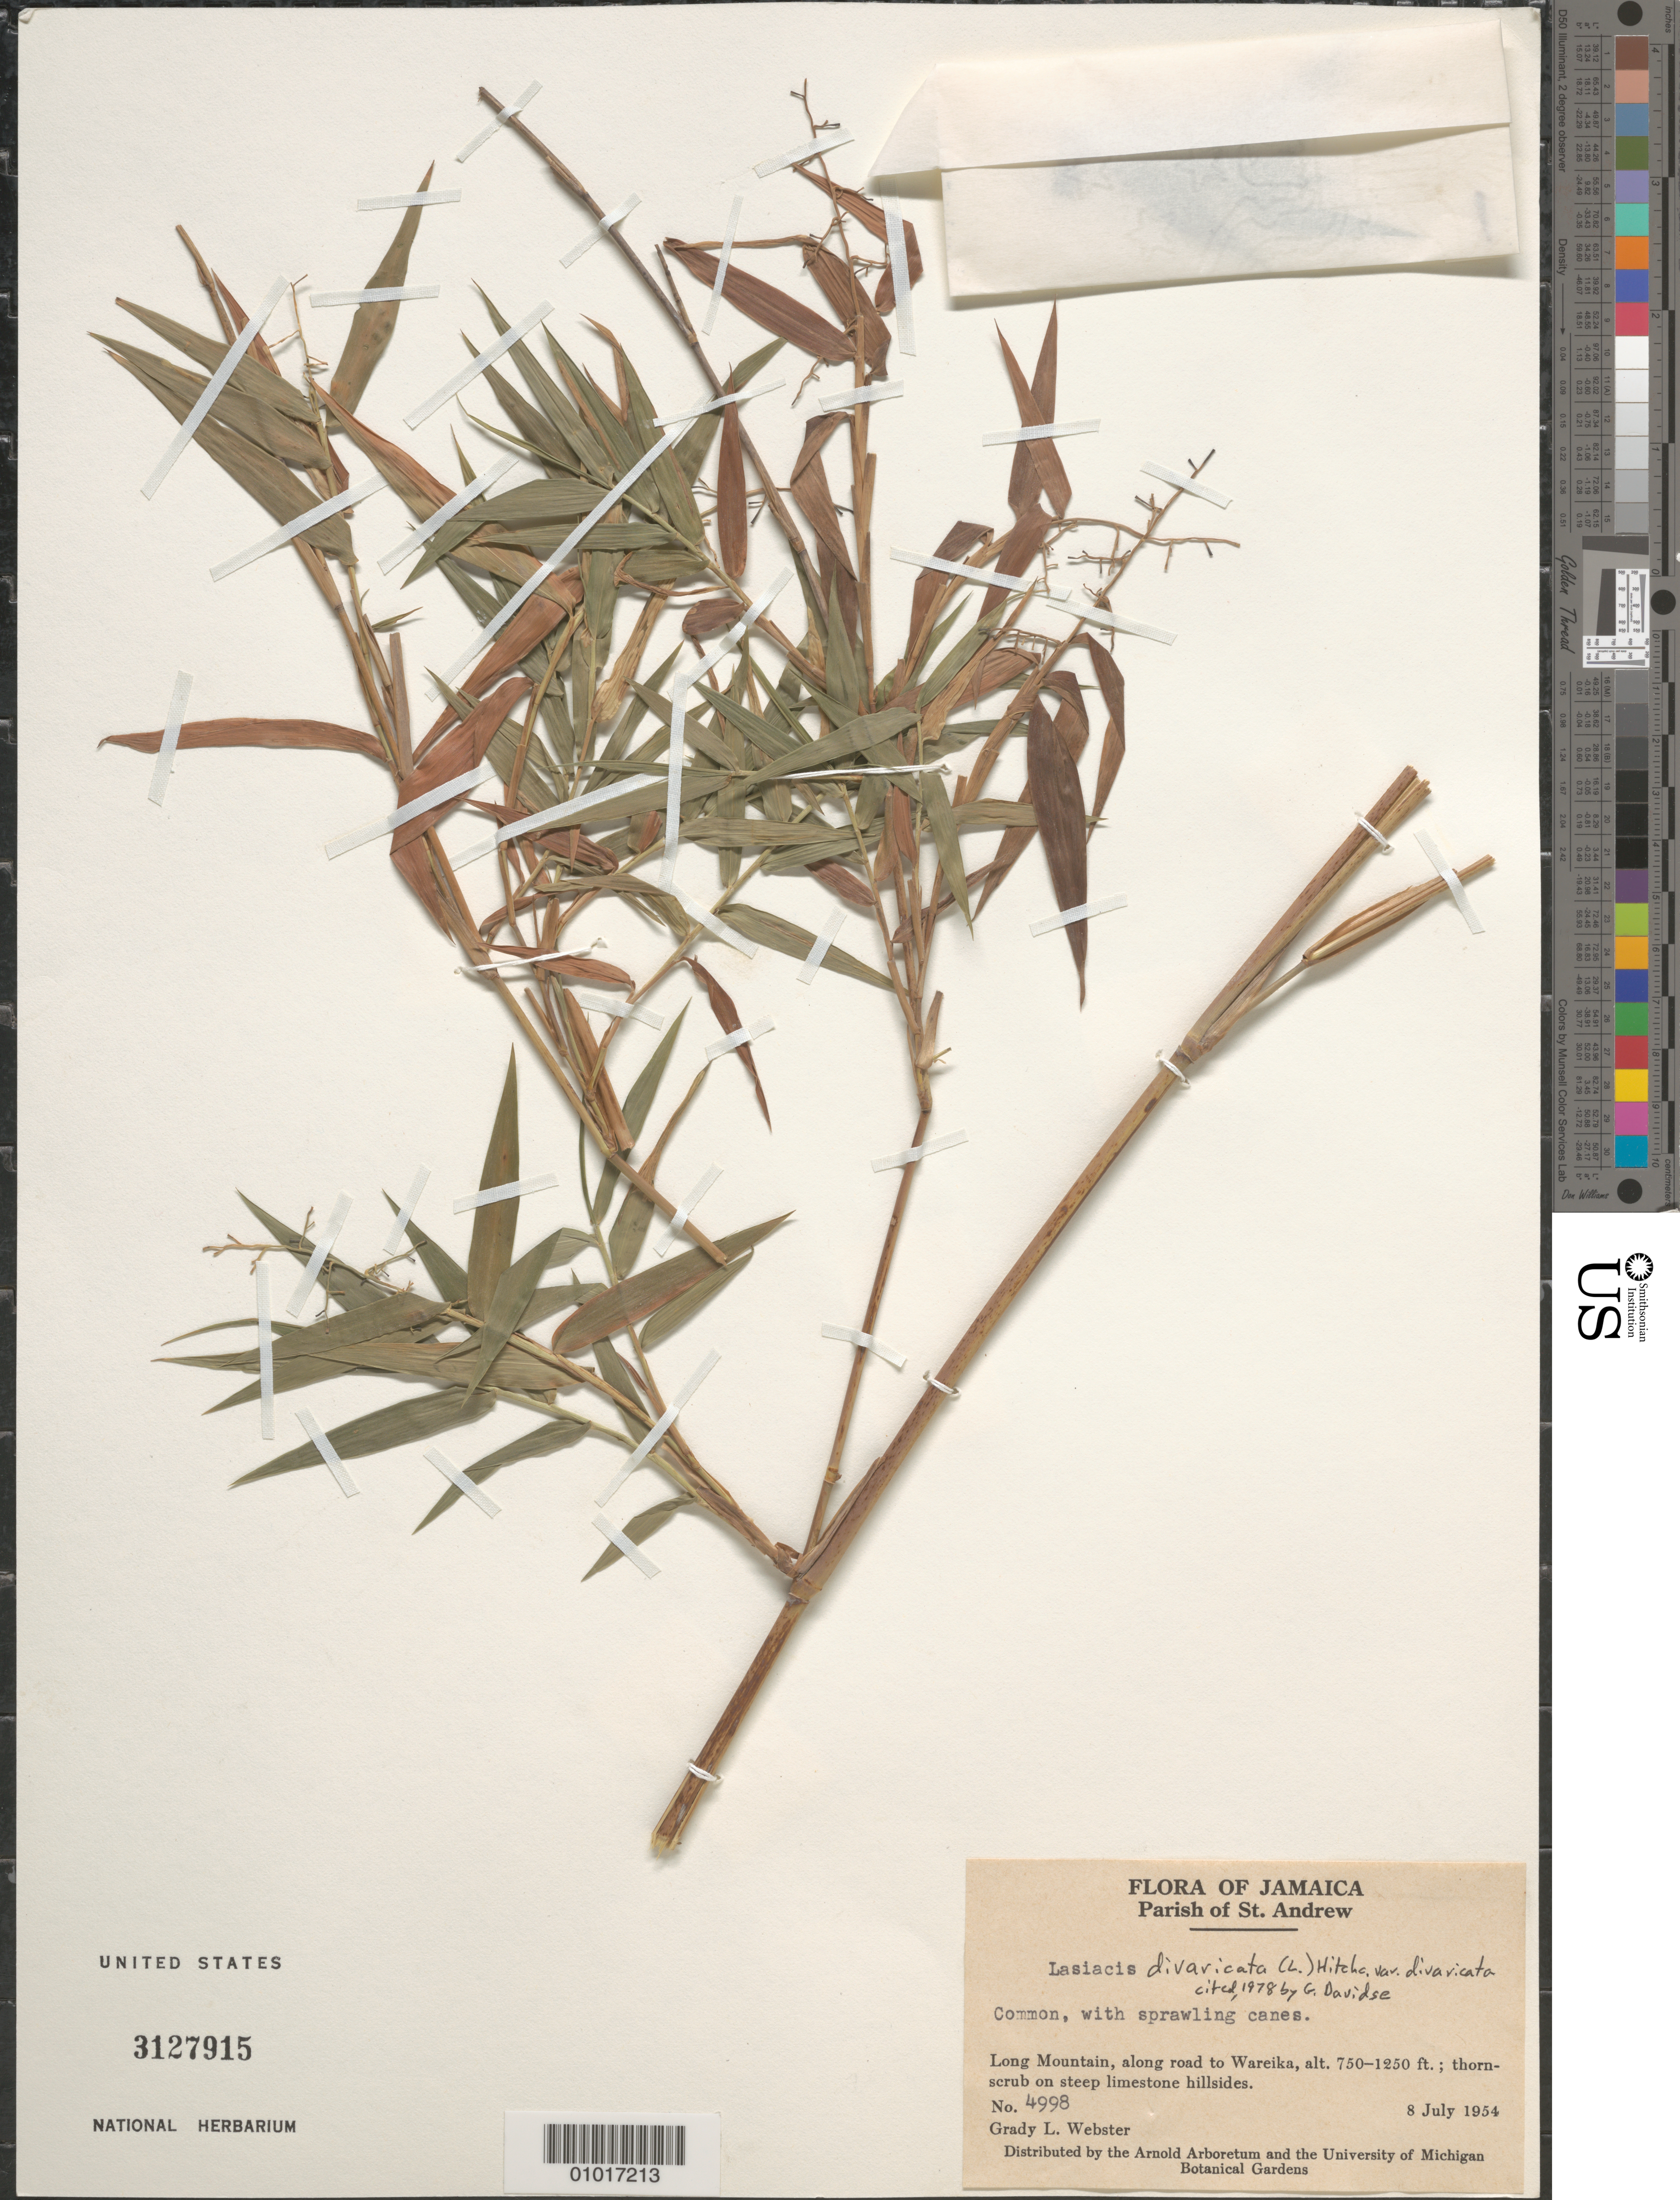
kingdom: Plantae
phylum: Tracheophyta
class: Liliopsida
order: Poales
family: Poaceae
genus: Lasiacis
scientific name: Lasiacis divaricata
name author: (L.) Hitchc.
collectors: G. L. Webster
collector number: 4998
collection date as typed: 08 Jul 1954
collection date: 1954-07-08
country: Jamaica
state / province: Saint Andrew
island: Jamaica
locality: Long Mountain, along road to Wareika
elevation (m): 229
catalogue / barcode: US 3127915